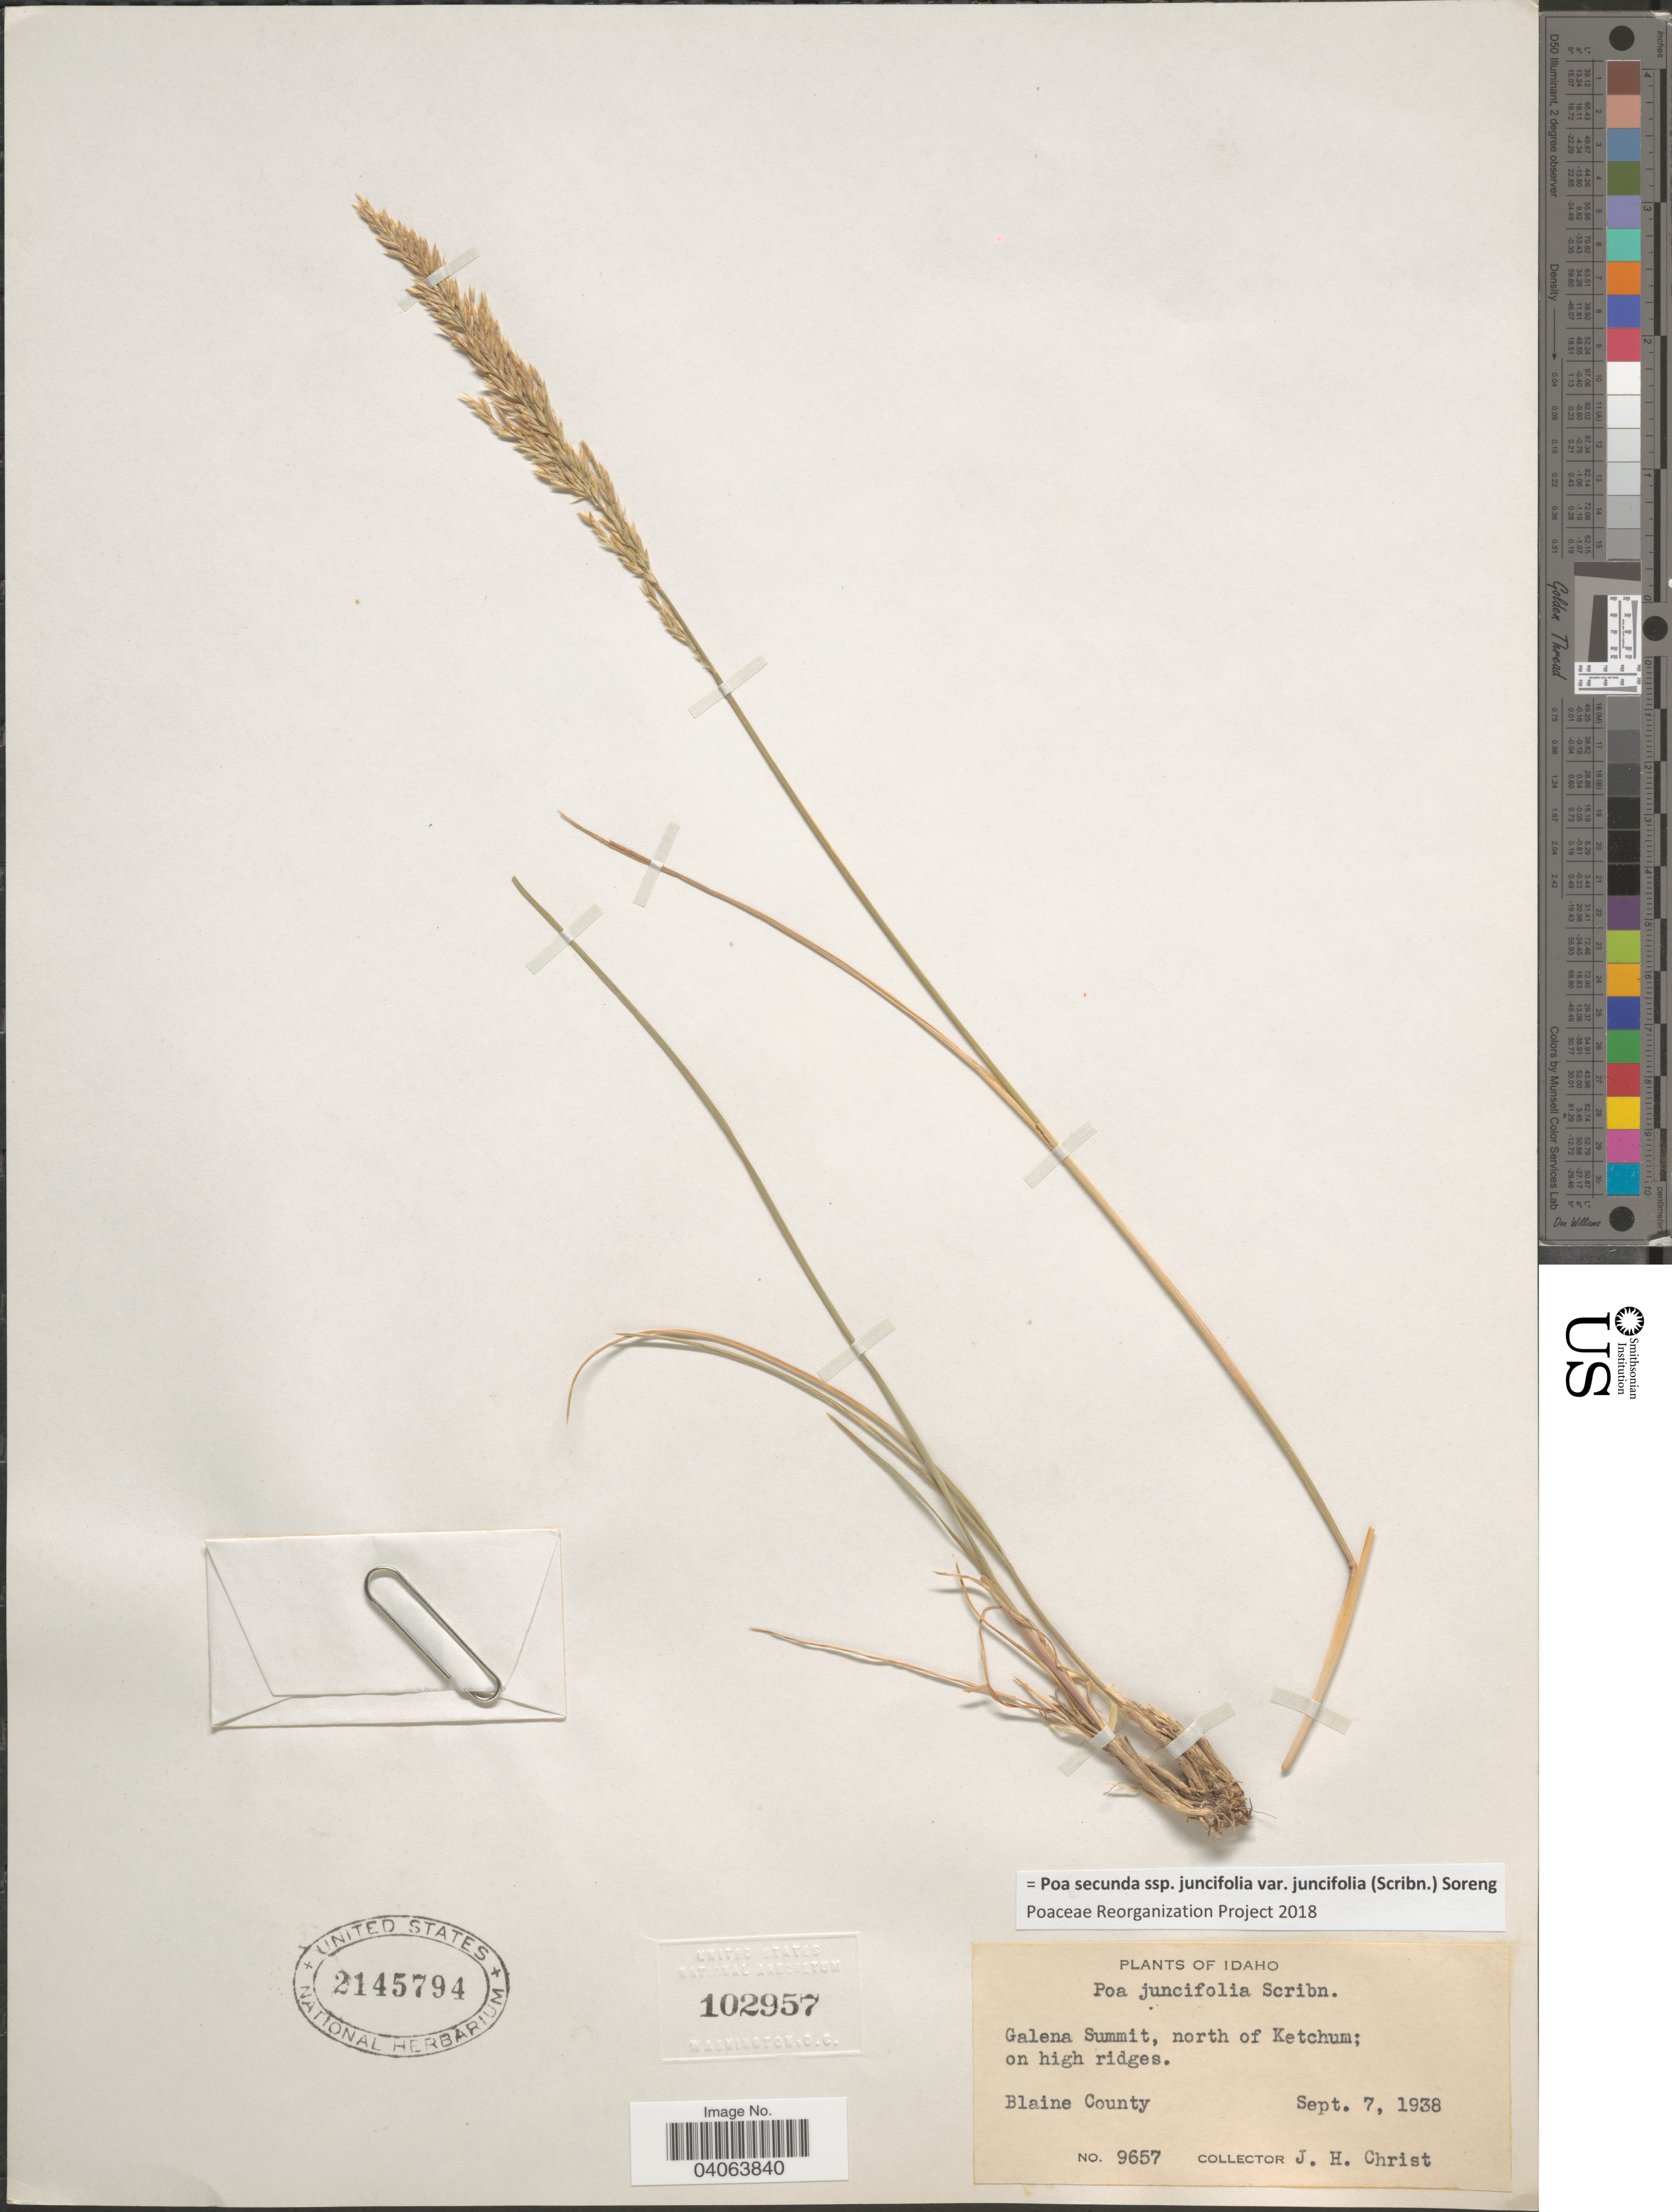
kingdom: Plantae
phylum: Tracheophyta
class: Liliopsida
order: Poales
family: Poaceae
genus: Poa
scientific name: Poa secunda subsp. juncifolia var. juncifolia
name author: (Scribn.) Soreng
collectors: J. H. Christ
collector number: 9657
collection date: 1938-09-07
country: United States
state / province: Idaho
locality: Galena Summit, north of Ketchum; on high ridges. Blaine County.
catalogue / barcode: US 2145794